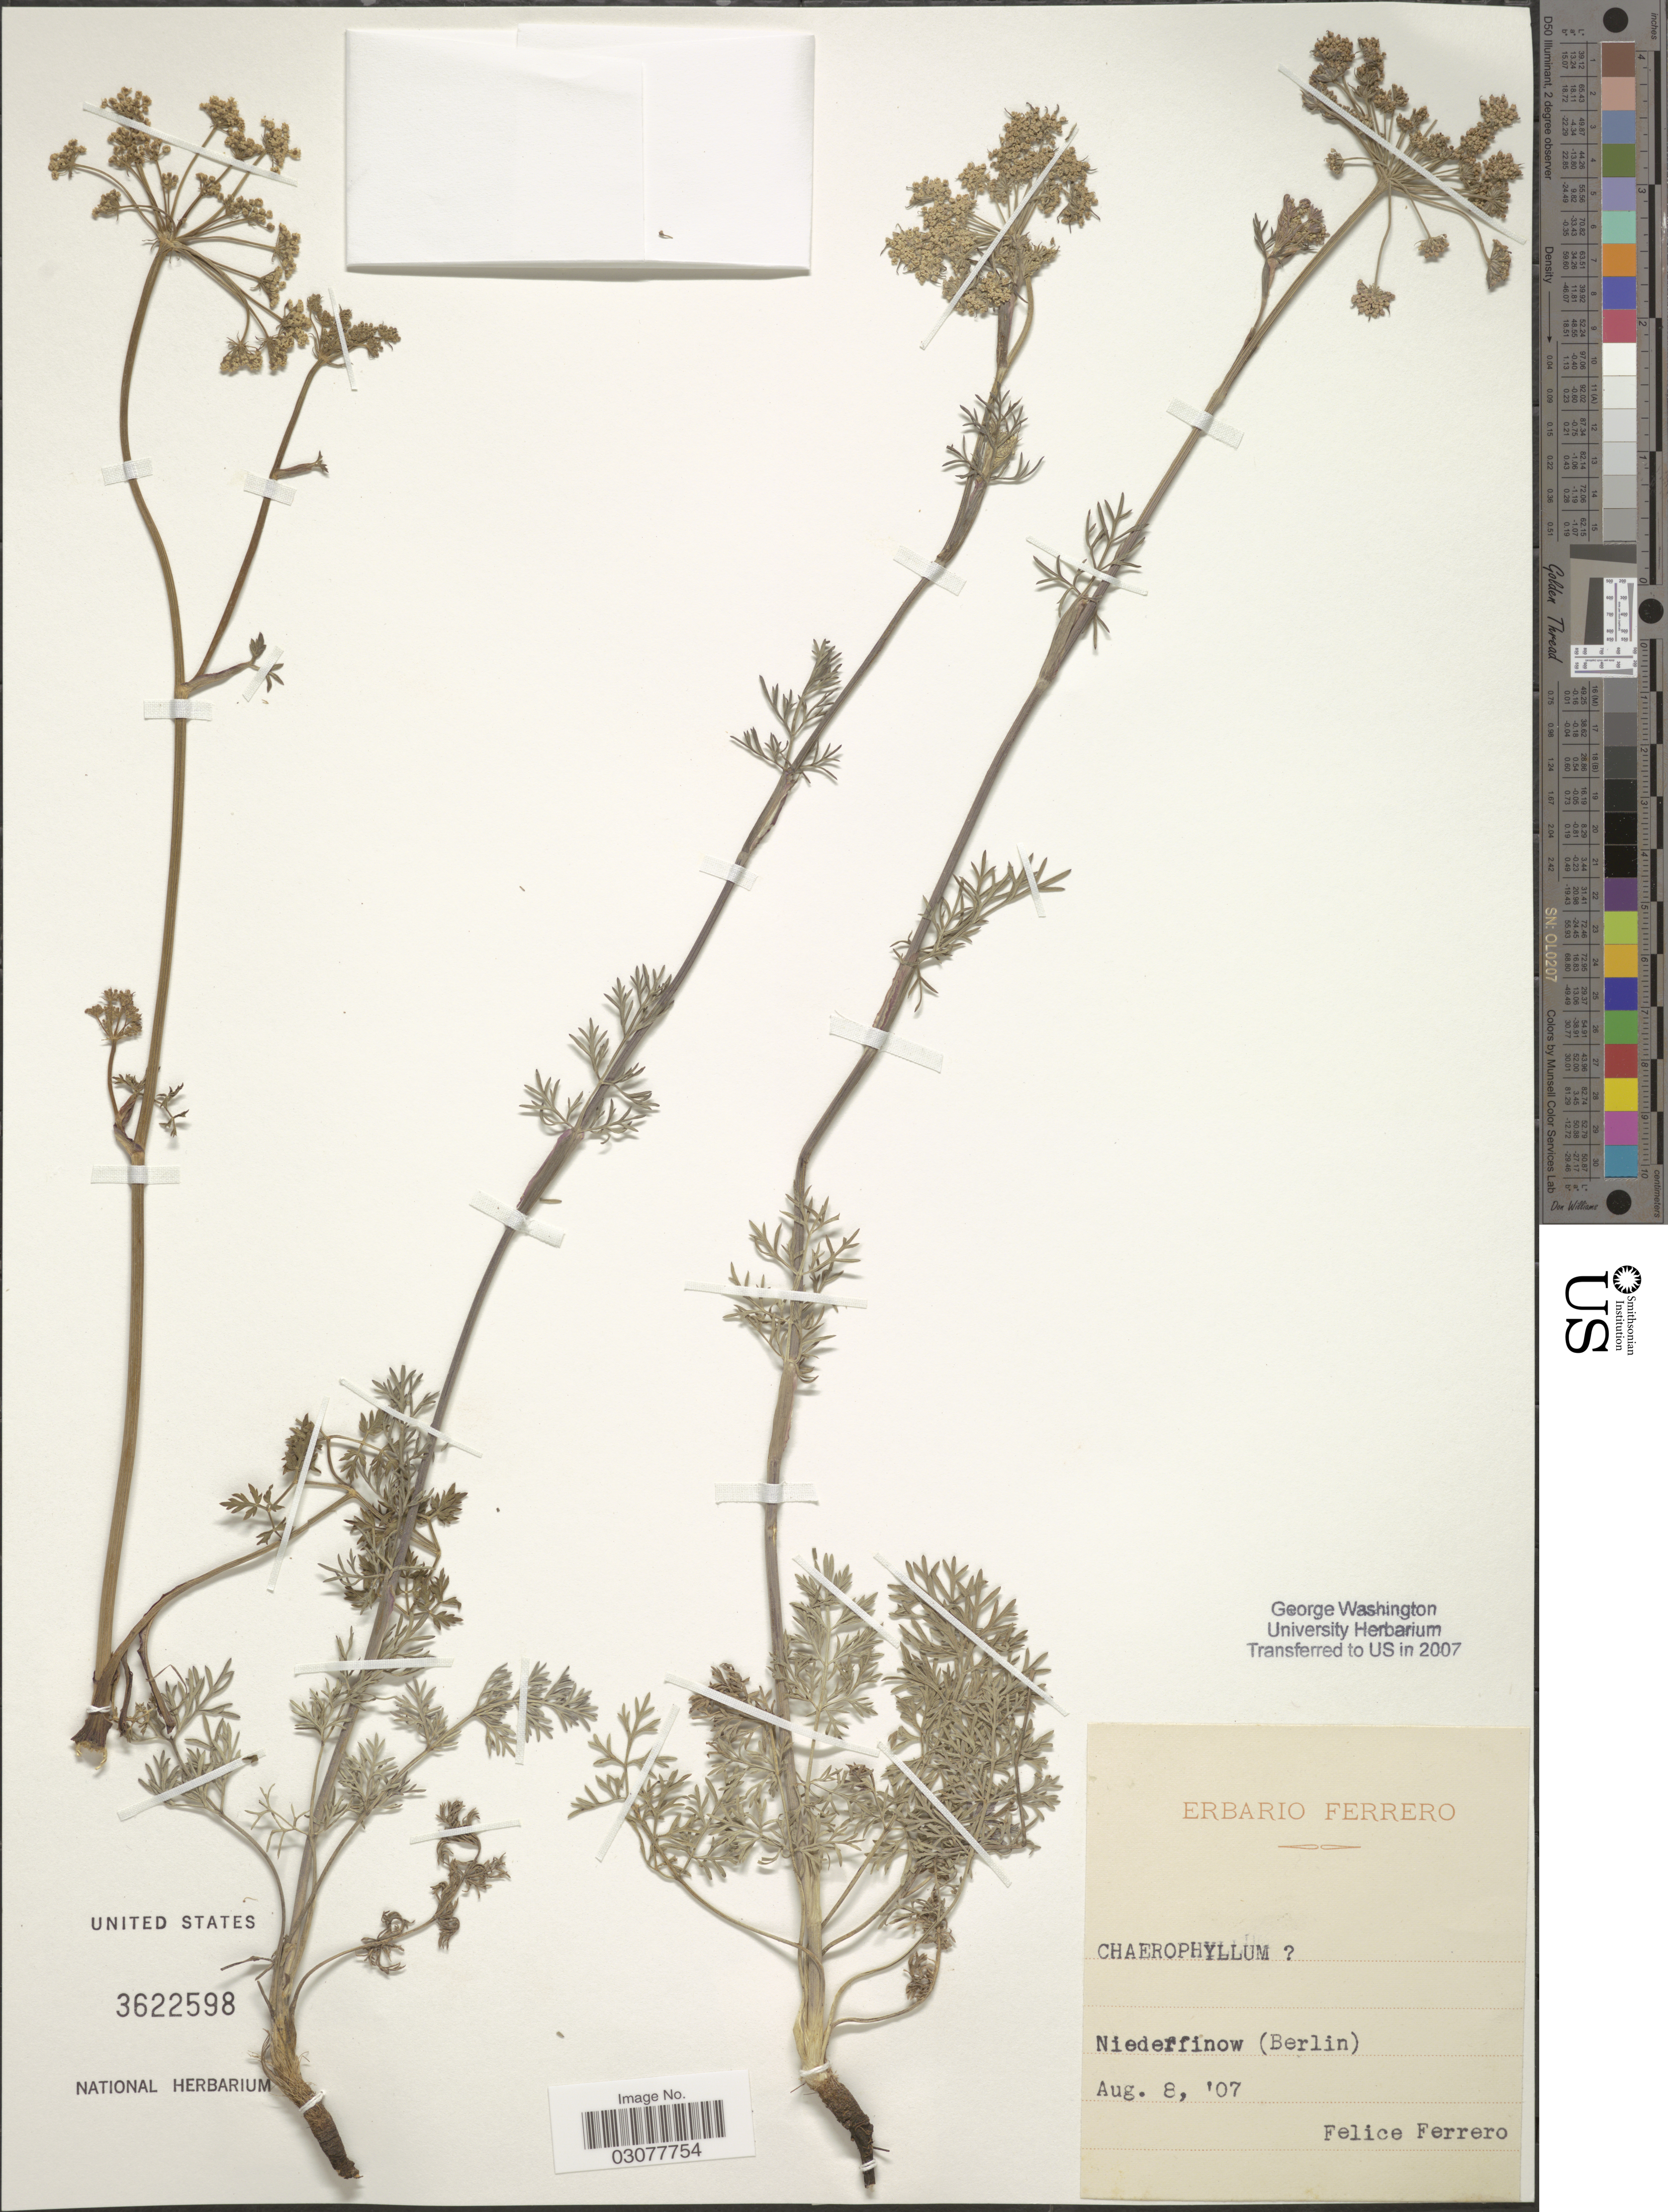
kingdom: Plantae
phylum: Tracheophyta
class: Magnoliopsida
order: Apiales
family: Apiaceae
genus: Chaerophyllum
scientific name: Chaerophyllum sp.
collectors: F. Ferrero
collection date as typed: Transcribed d/m/y: 8/8/7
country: Germany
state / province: Berlin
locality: Niederfinow.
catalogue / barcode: US 3622598